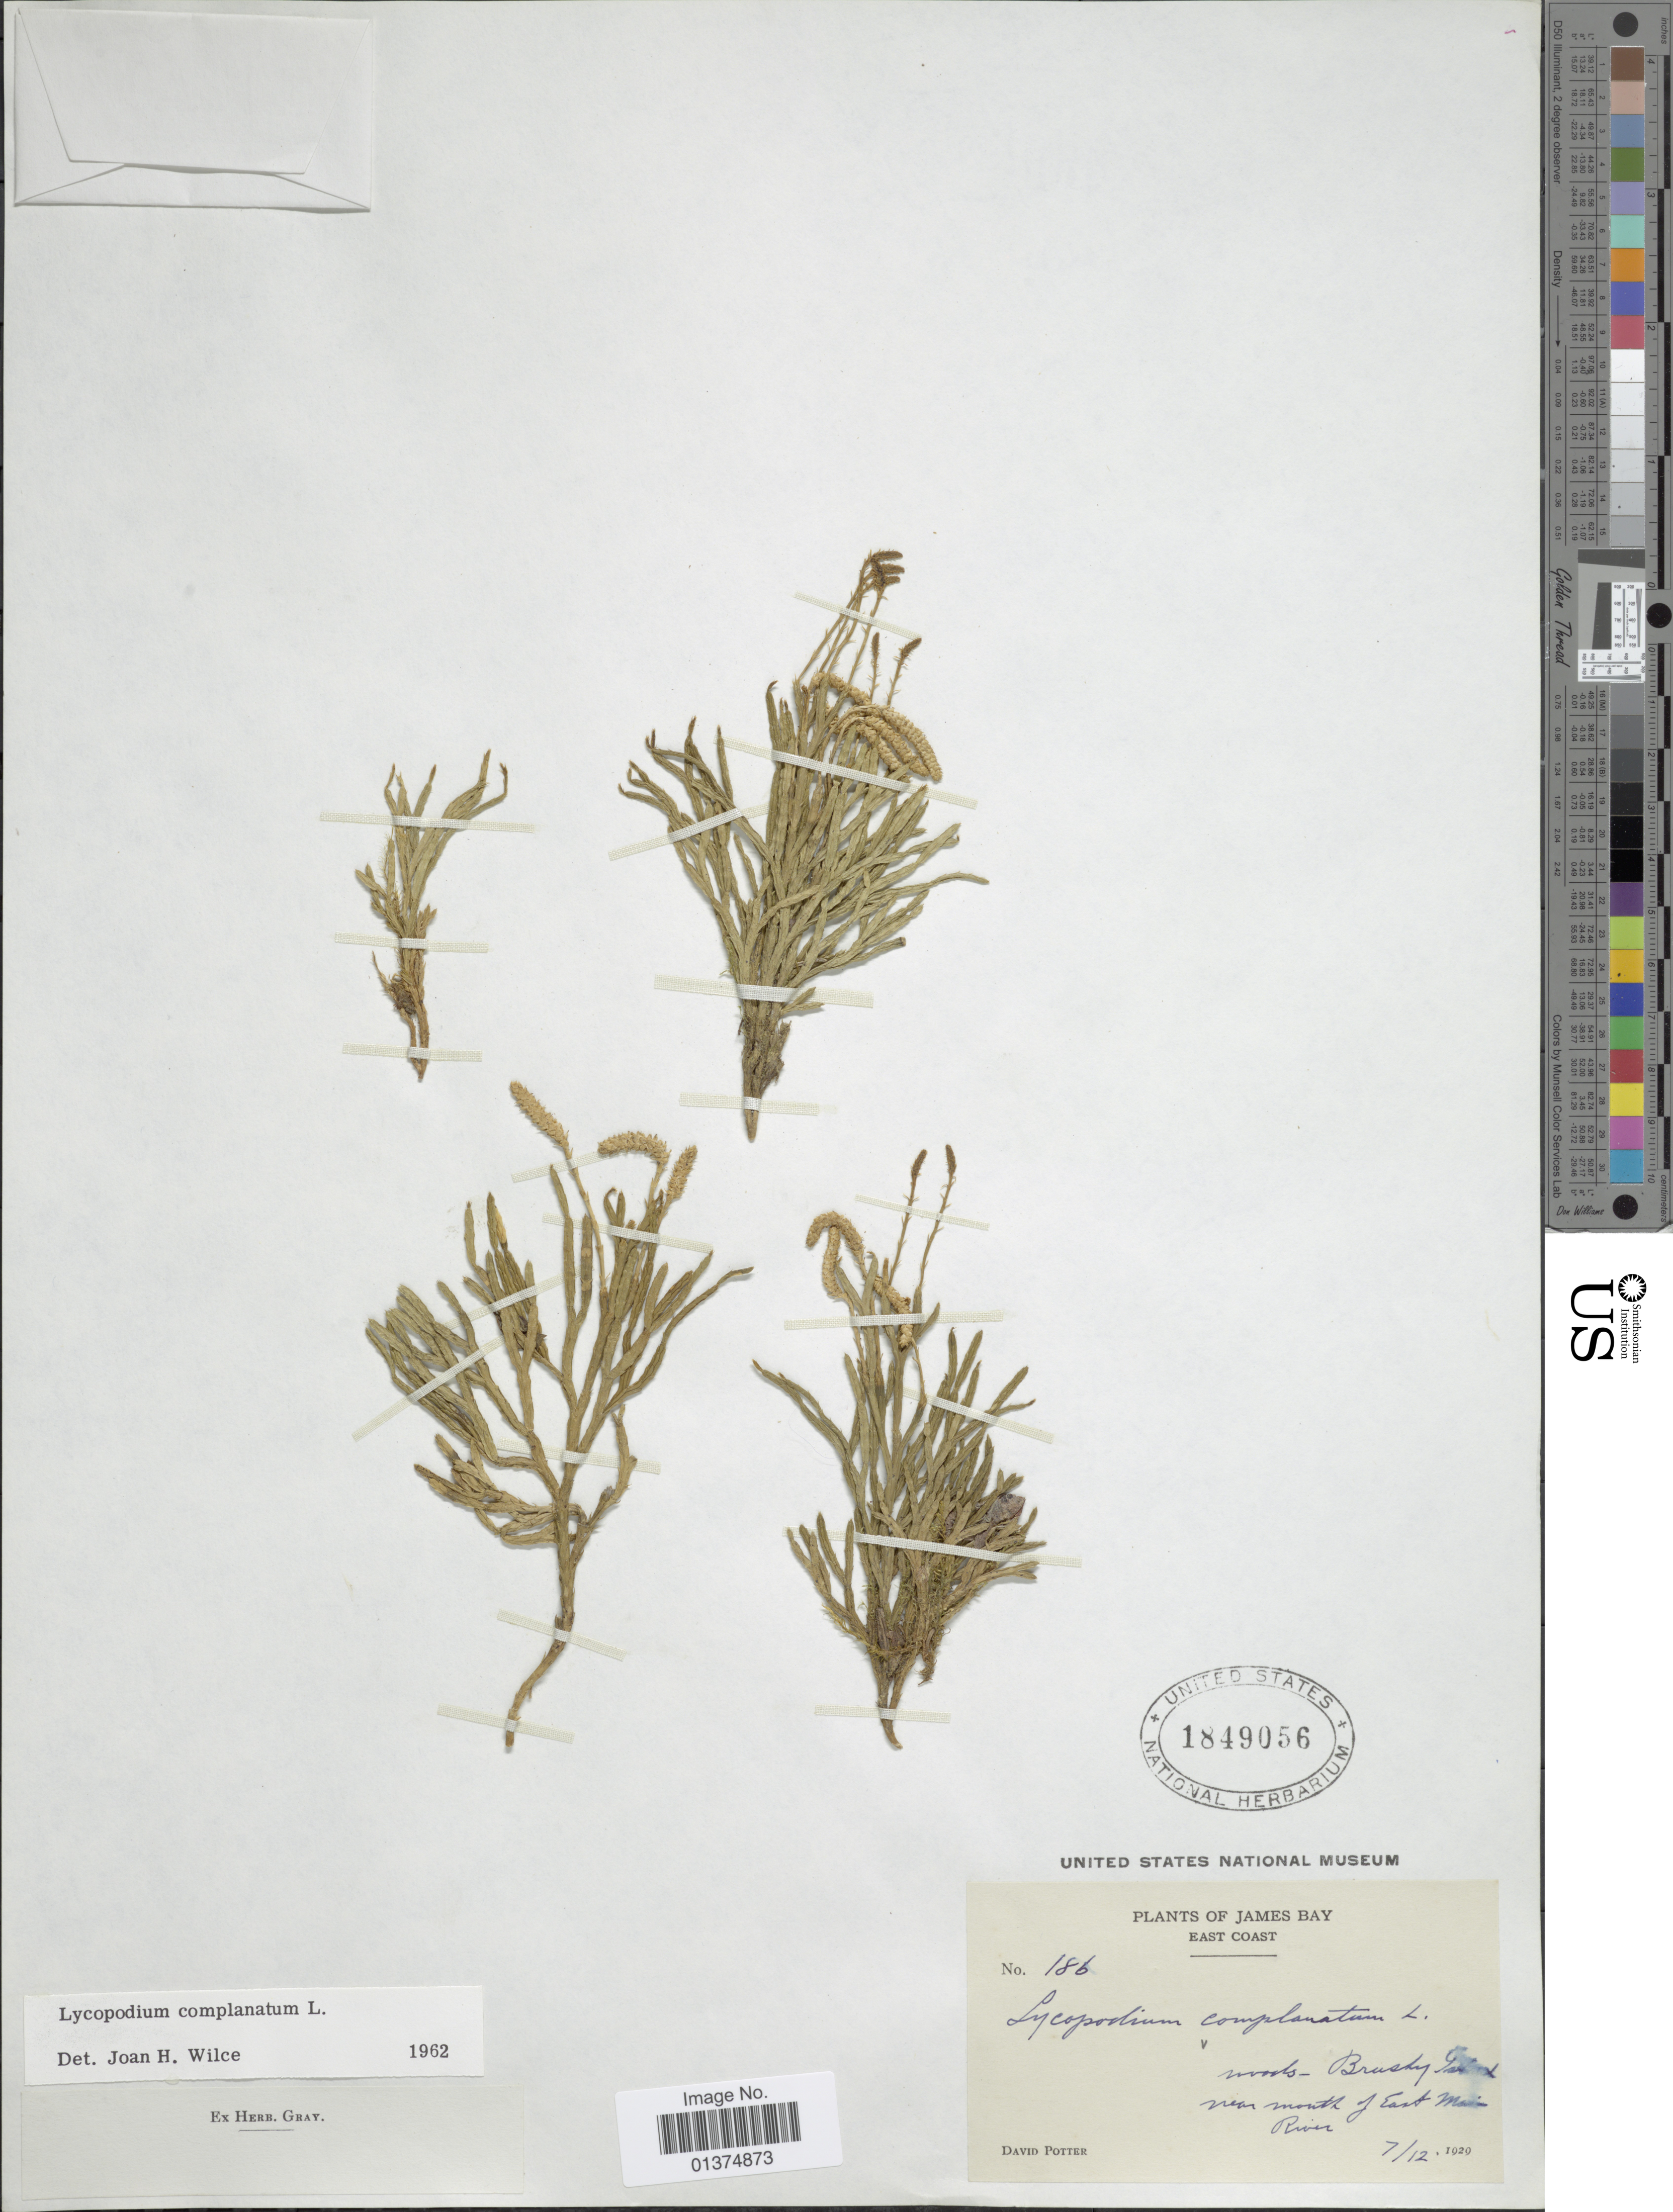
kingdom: Plantae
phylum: Tracheophyta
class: Lycopodiopsida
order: Lycopodiales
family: Lycopodiaceae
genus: Diphasiastrum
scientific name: Diphasiastrum complanatum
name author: (L.) Holub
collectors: D. Potter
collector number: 186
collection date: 1929-07-12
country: Canada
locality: James Bay, East Coast, woods near mouth of East Main River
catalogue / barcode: US 1849056